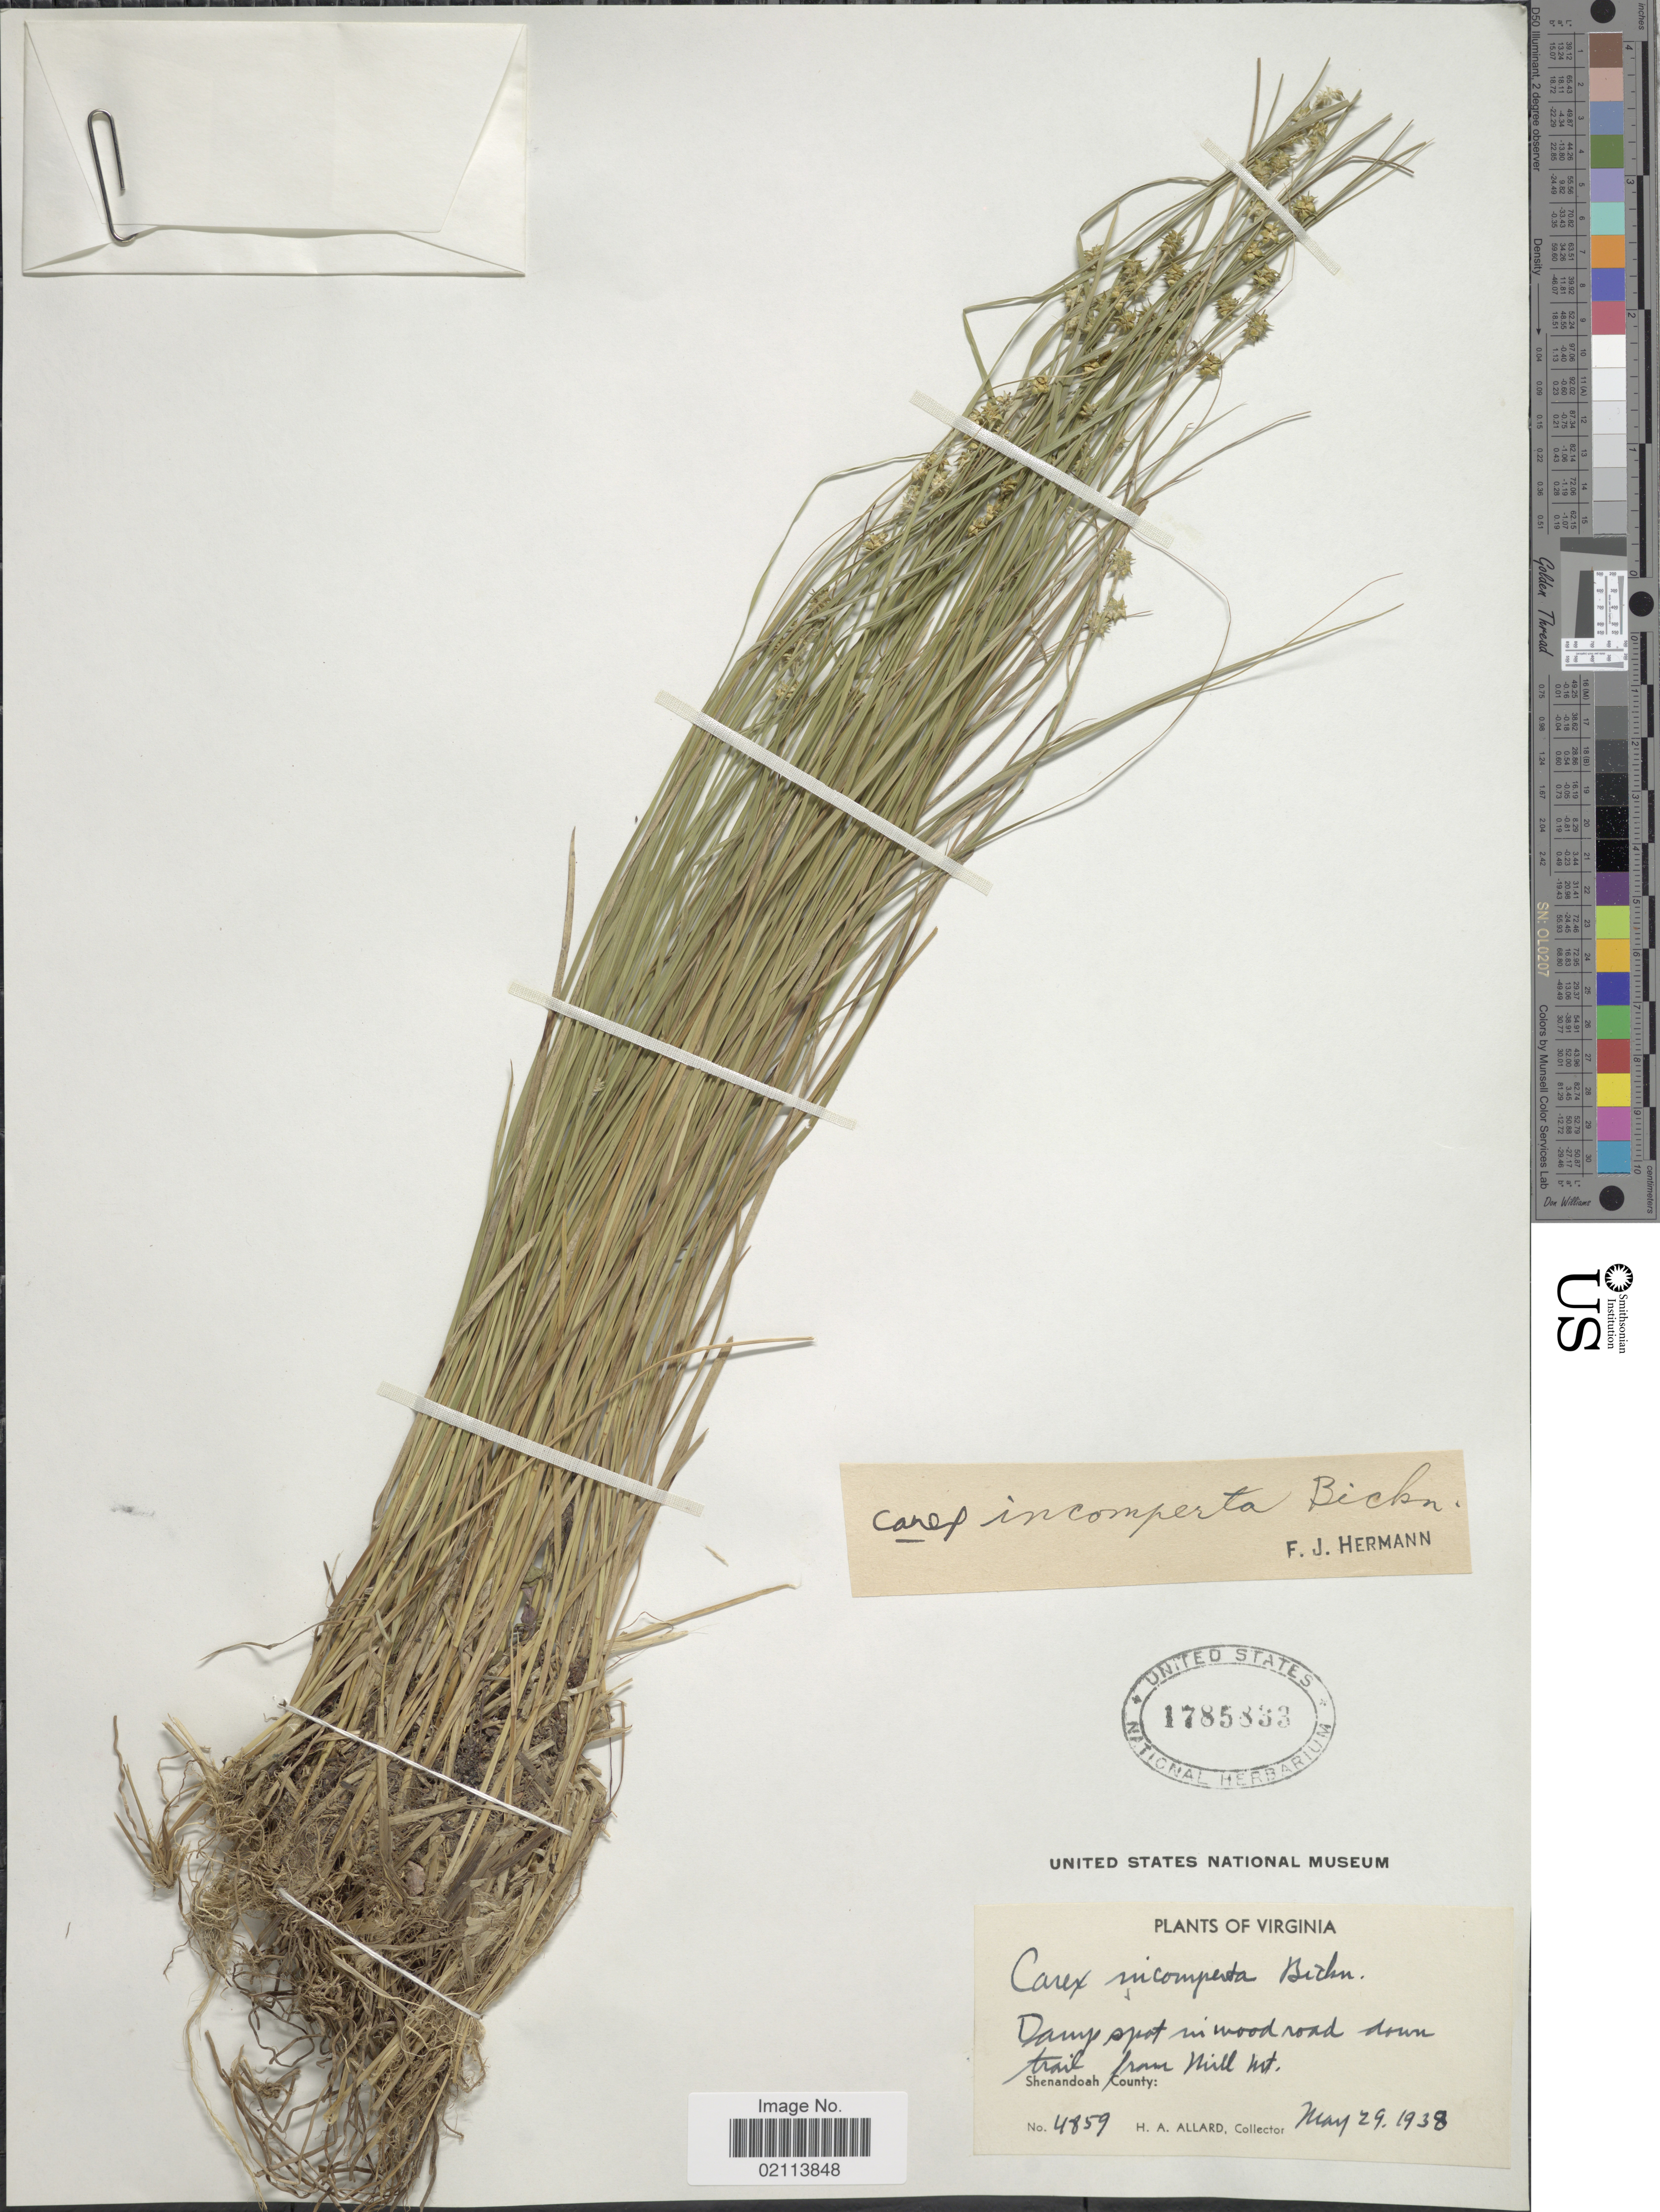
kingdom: Plantae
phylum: Tracheophyta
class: Liliopsida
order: Poales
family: Cyperaceae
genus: Carex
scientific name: Carex atlantica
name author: L.H. Bailey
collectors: H. A. Allard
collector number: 4859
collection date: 1938-05-29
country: United States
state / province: Virginia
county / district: Shenandoah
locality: Damp spot in wood road down trail from Mill Mt., Shenandoah County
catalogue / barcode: US 1785833